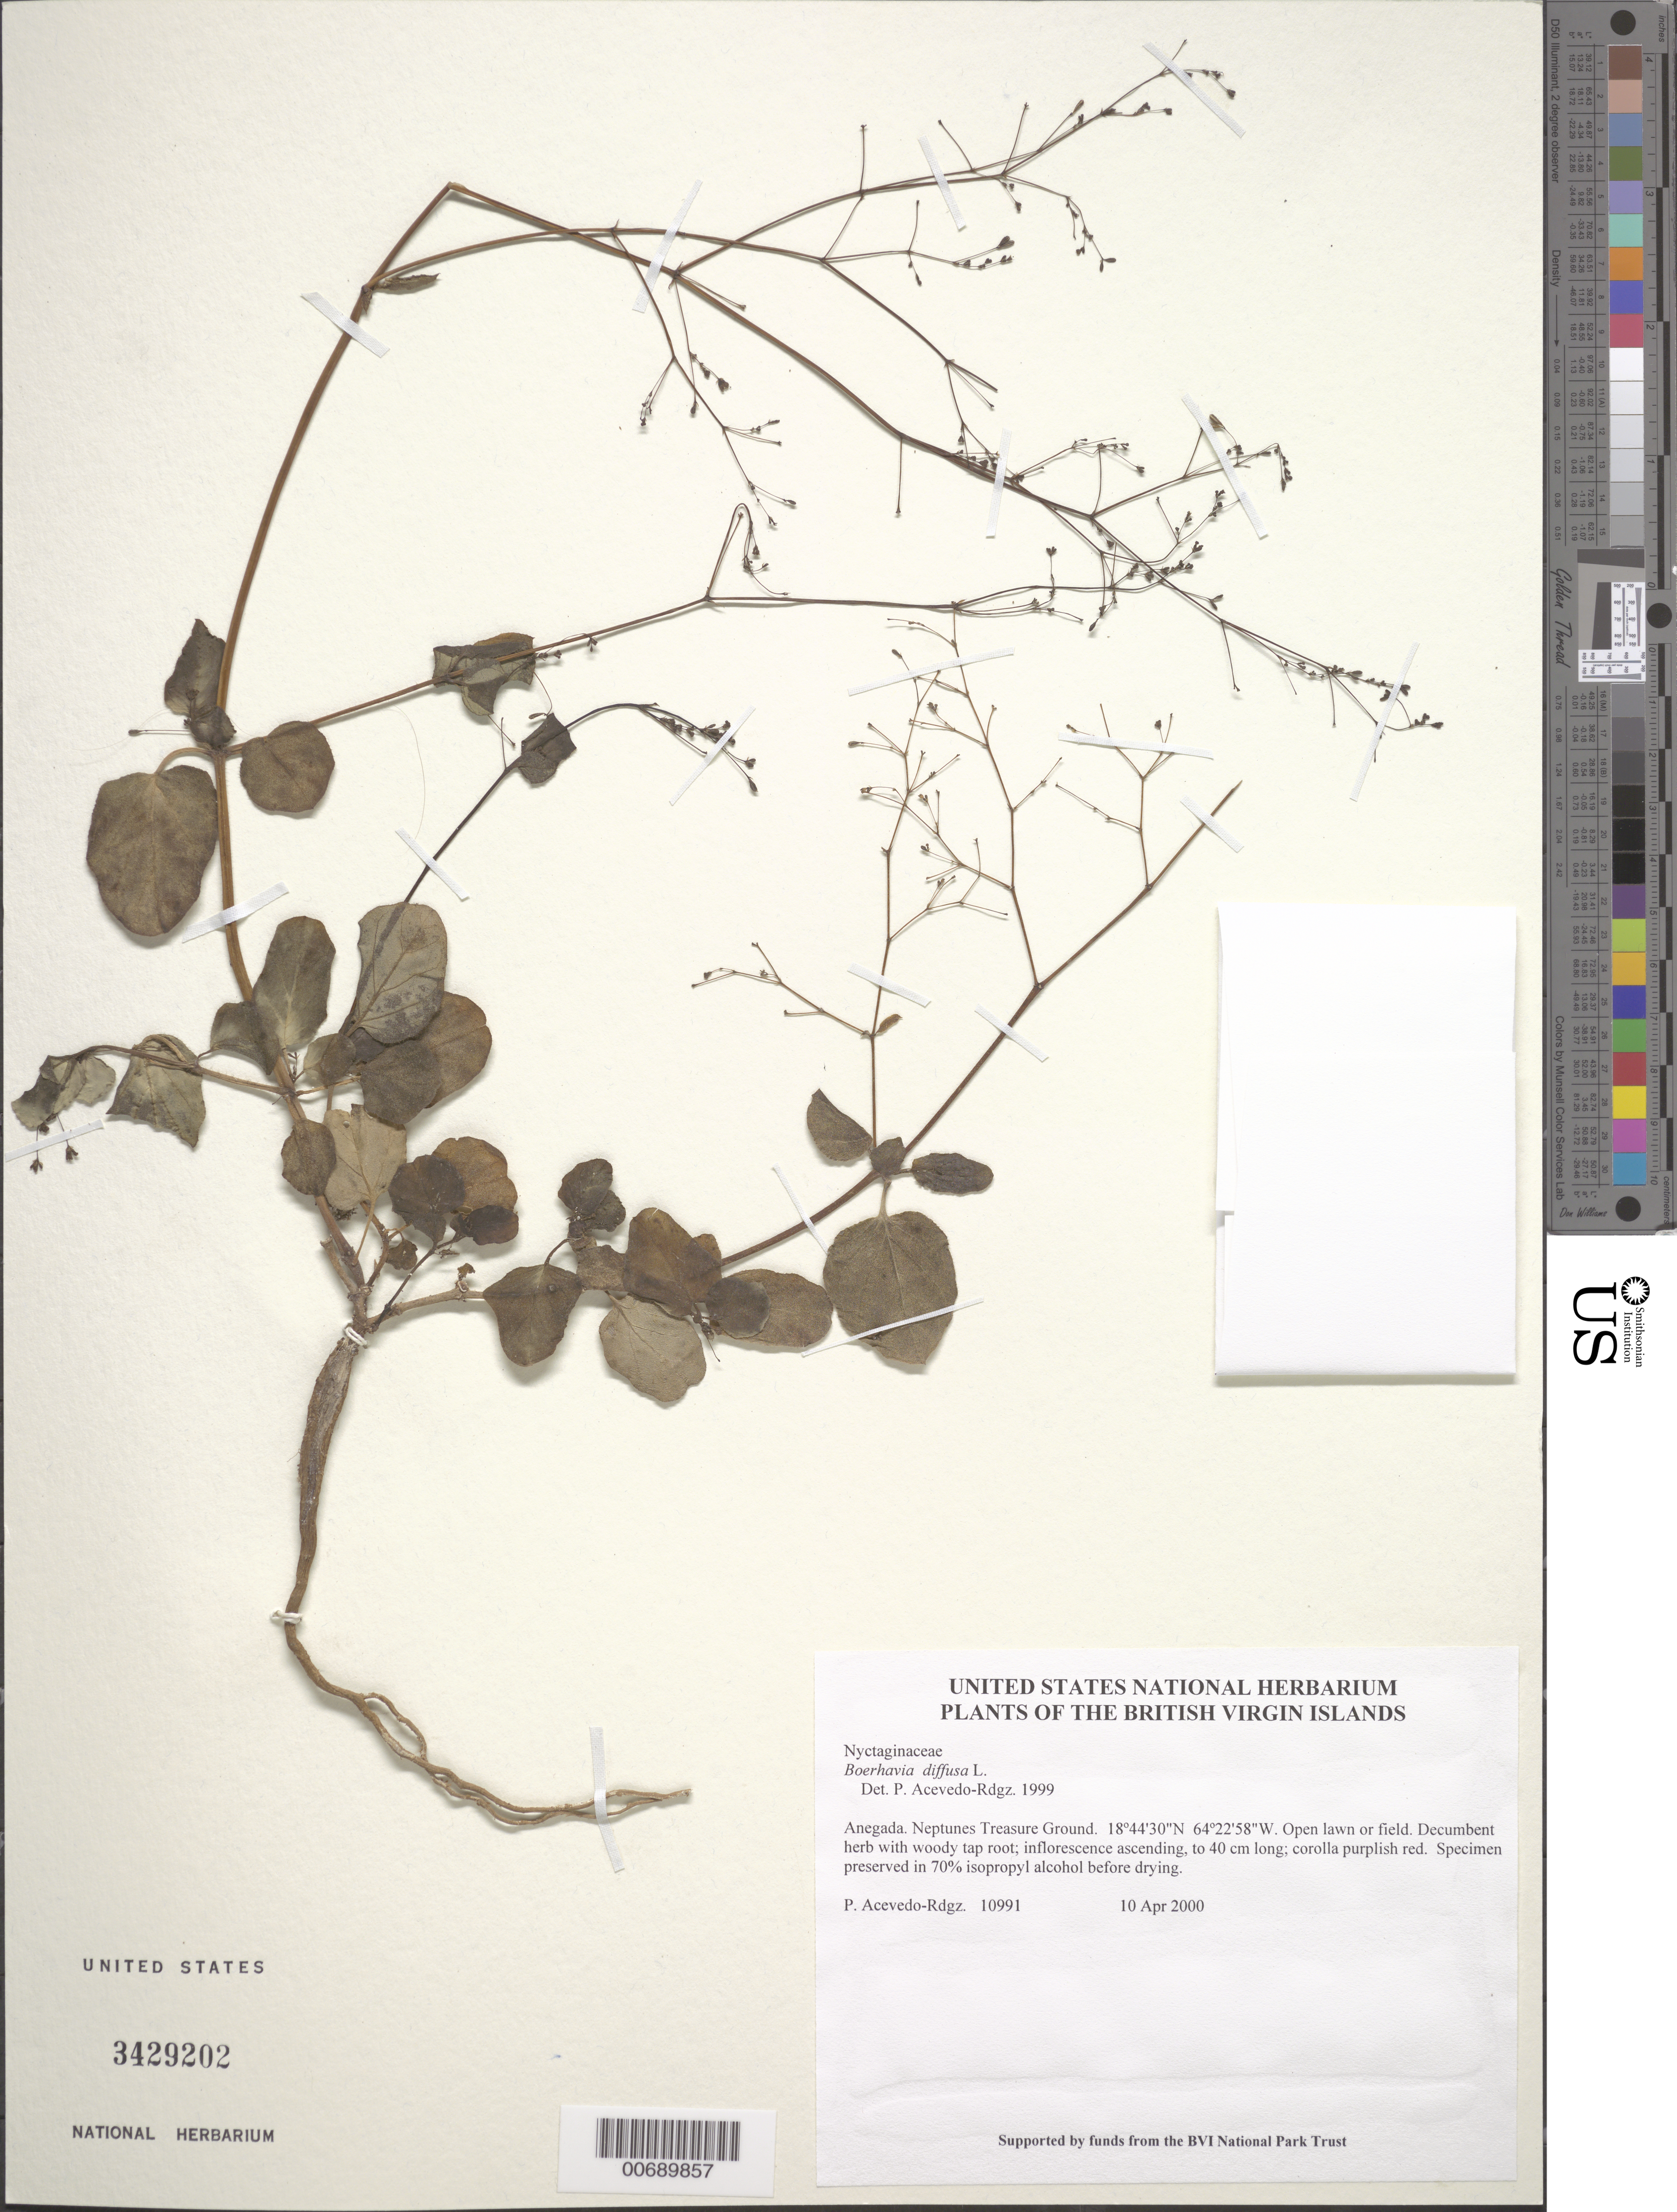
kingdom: Plantae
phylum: Tracheophyta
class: Magnoliopsida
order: Caryophyllales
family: Nyctaginaceae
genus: Boerhavia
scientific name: Boerhavia diffusa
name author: L.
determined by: Acevedo-Rodríguez, P., (BOT), Smithsonian Institution - National Museum of Natural History (UNITED STATES)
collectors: P. Acevedo-Rodr.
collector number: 10991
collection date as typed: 10 Apr 2000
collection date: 2000-04-10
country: British Virgin Islands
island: Anegada I.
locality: Neptunes Treasure Ground.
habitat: Open lawn or field.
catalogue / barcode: US 3429202